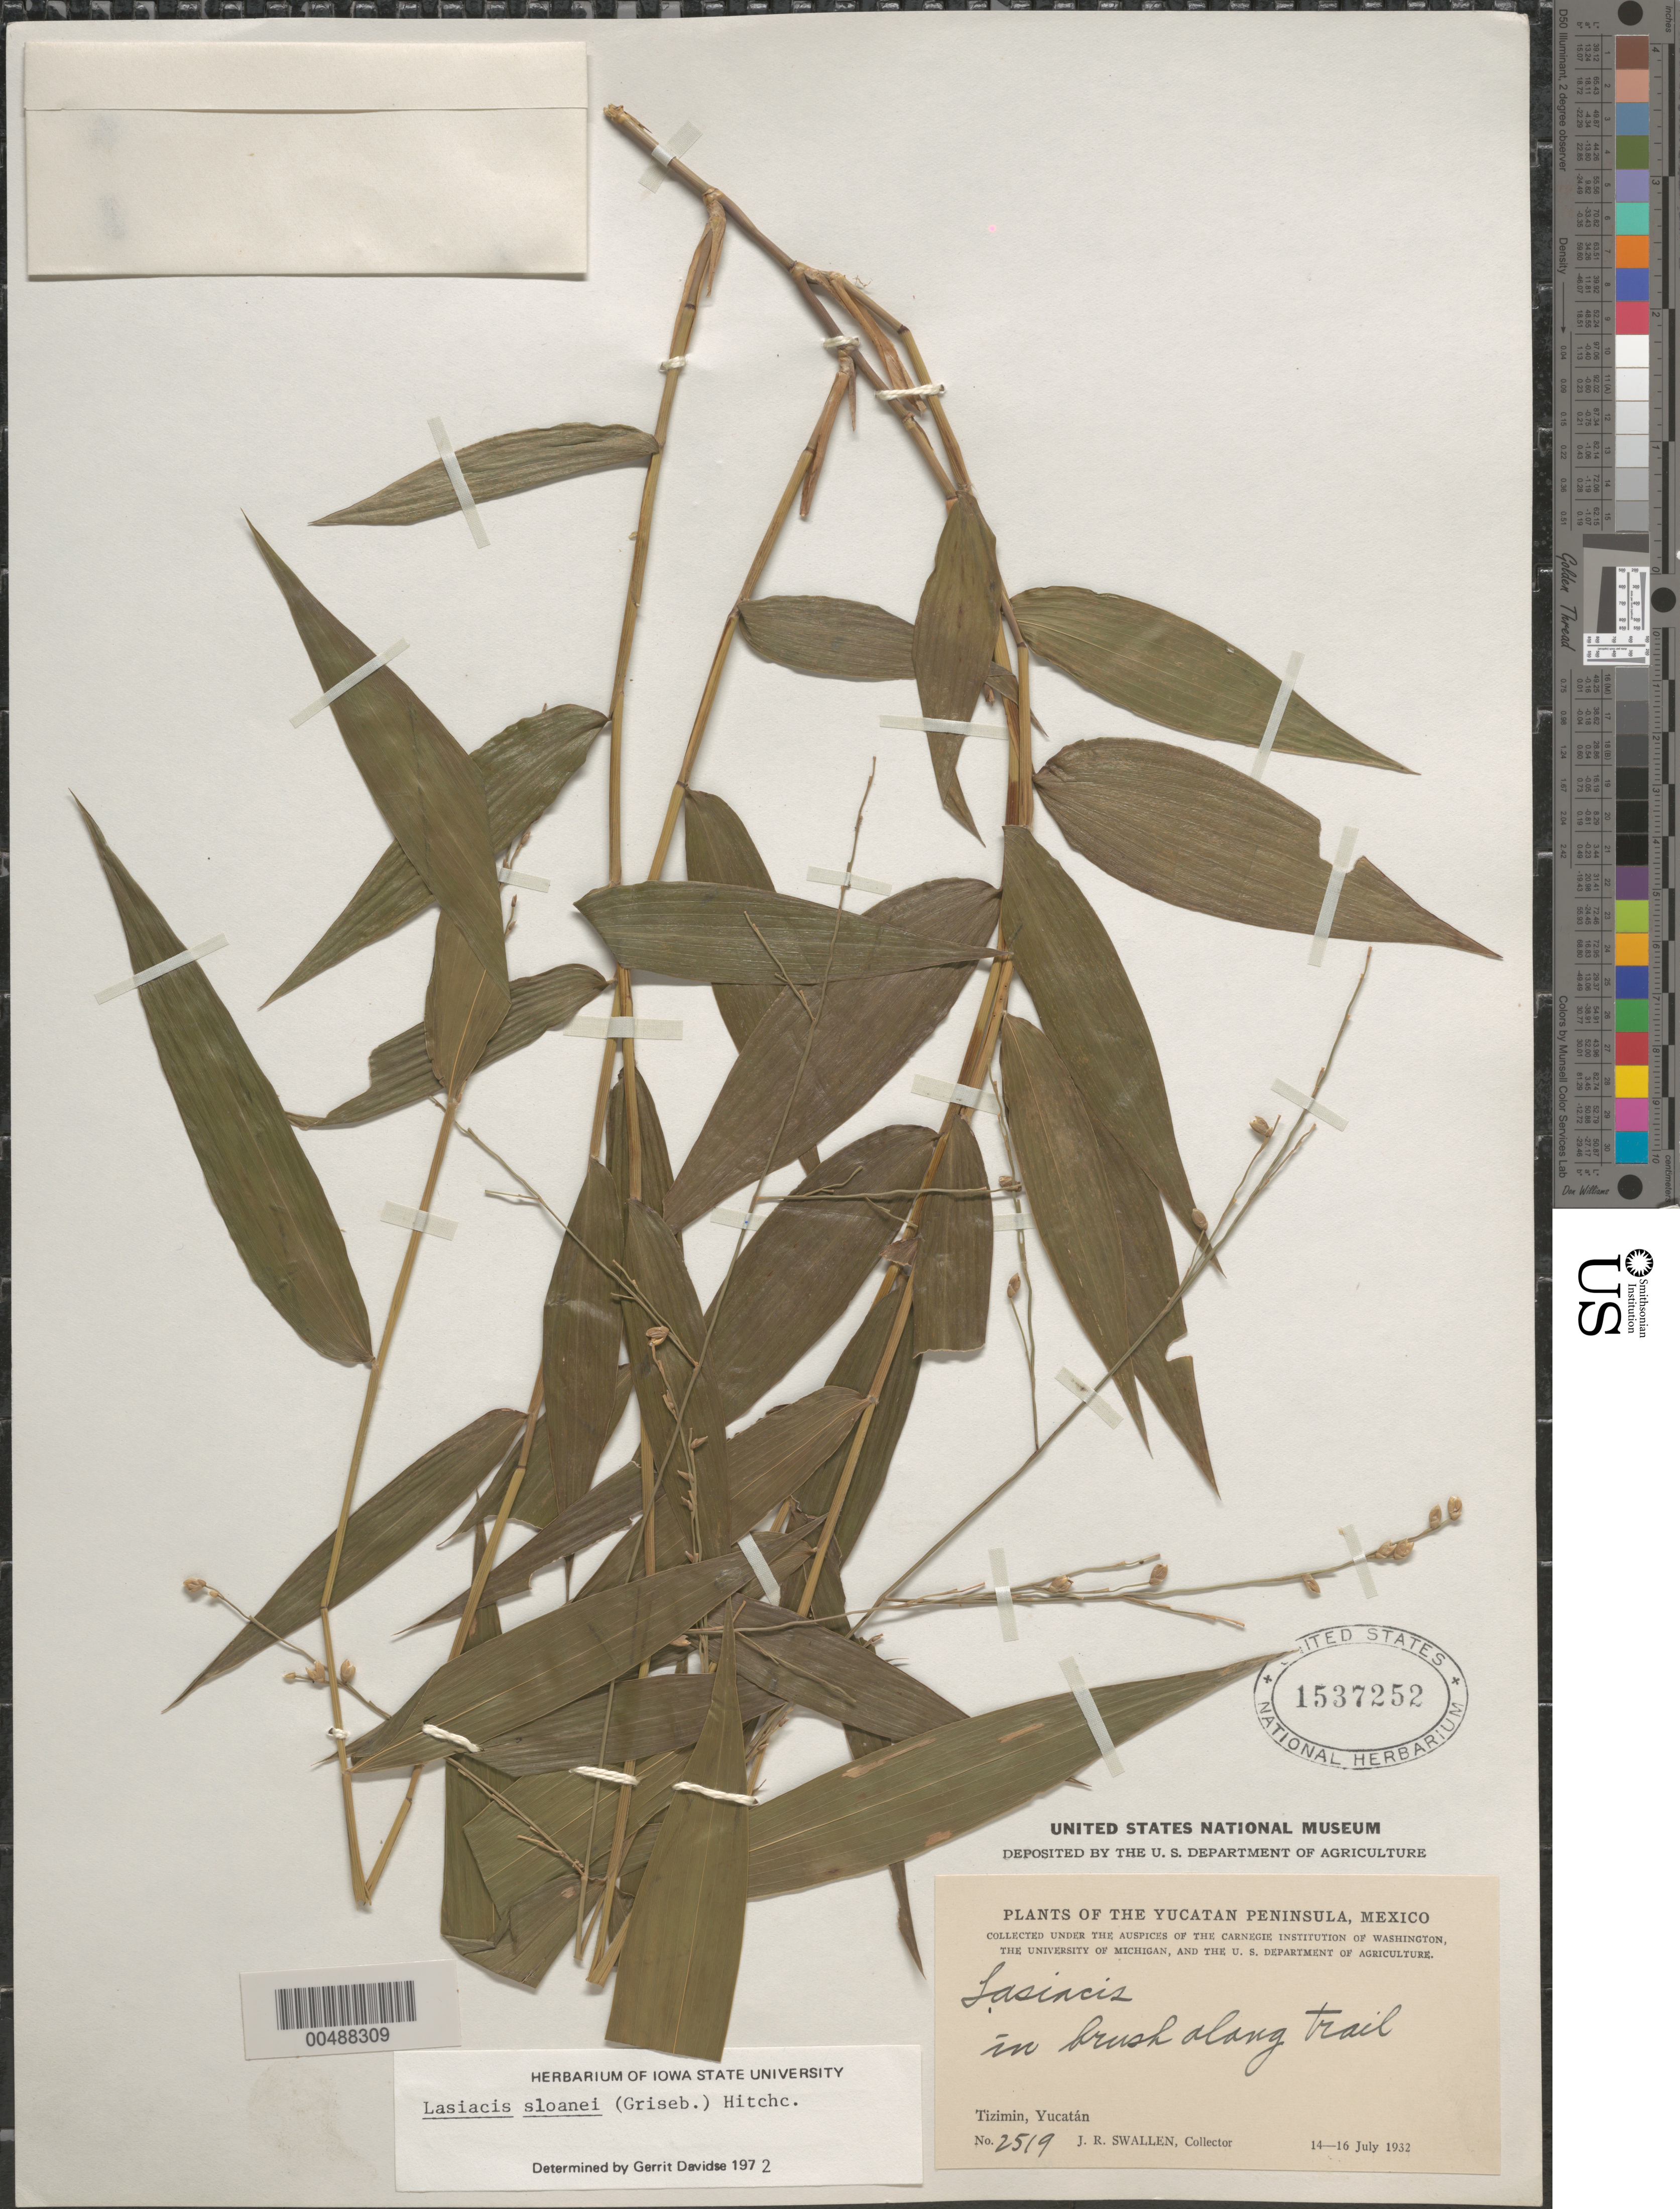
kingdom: Plantae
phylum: Tracheophyta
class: Liliopsida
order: Poales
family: Poaceae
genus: Lasiacis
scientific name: Lasiacis sloanei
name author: (Griseb.) Hitchc.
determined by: Davidse, Gerrit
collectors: J. R. Swallen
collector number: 2519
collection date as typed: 14 Jul 1932 to 16 Jul 1932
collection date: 1932-07-14/1932-07-16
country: Mexico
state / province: Yucatan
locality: Yucatan Peninsula, Tizimin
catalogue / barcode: US 1537252